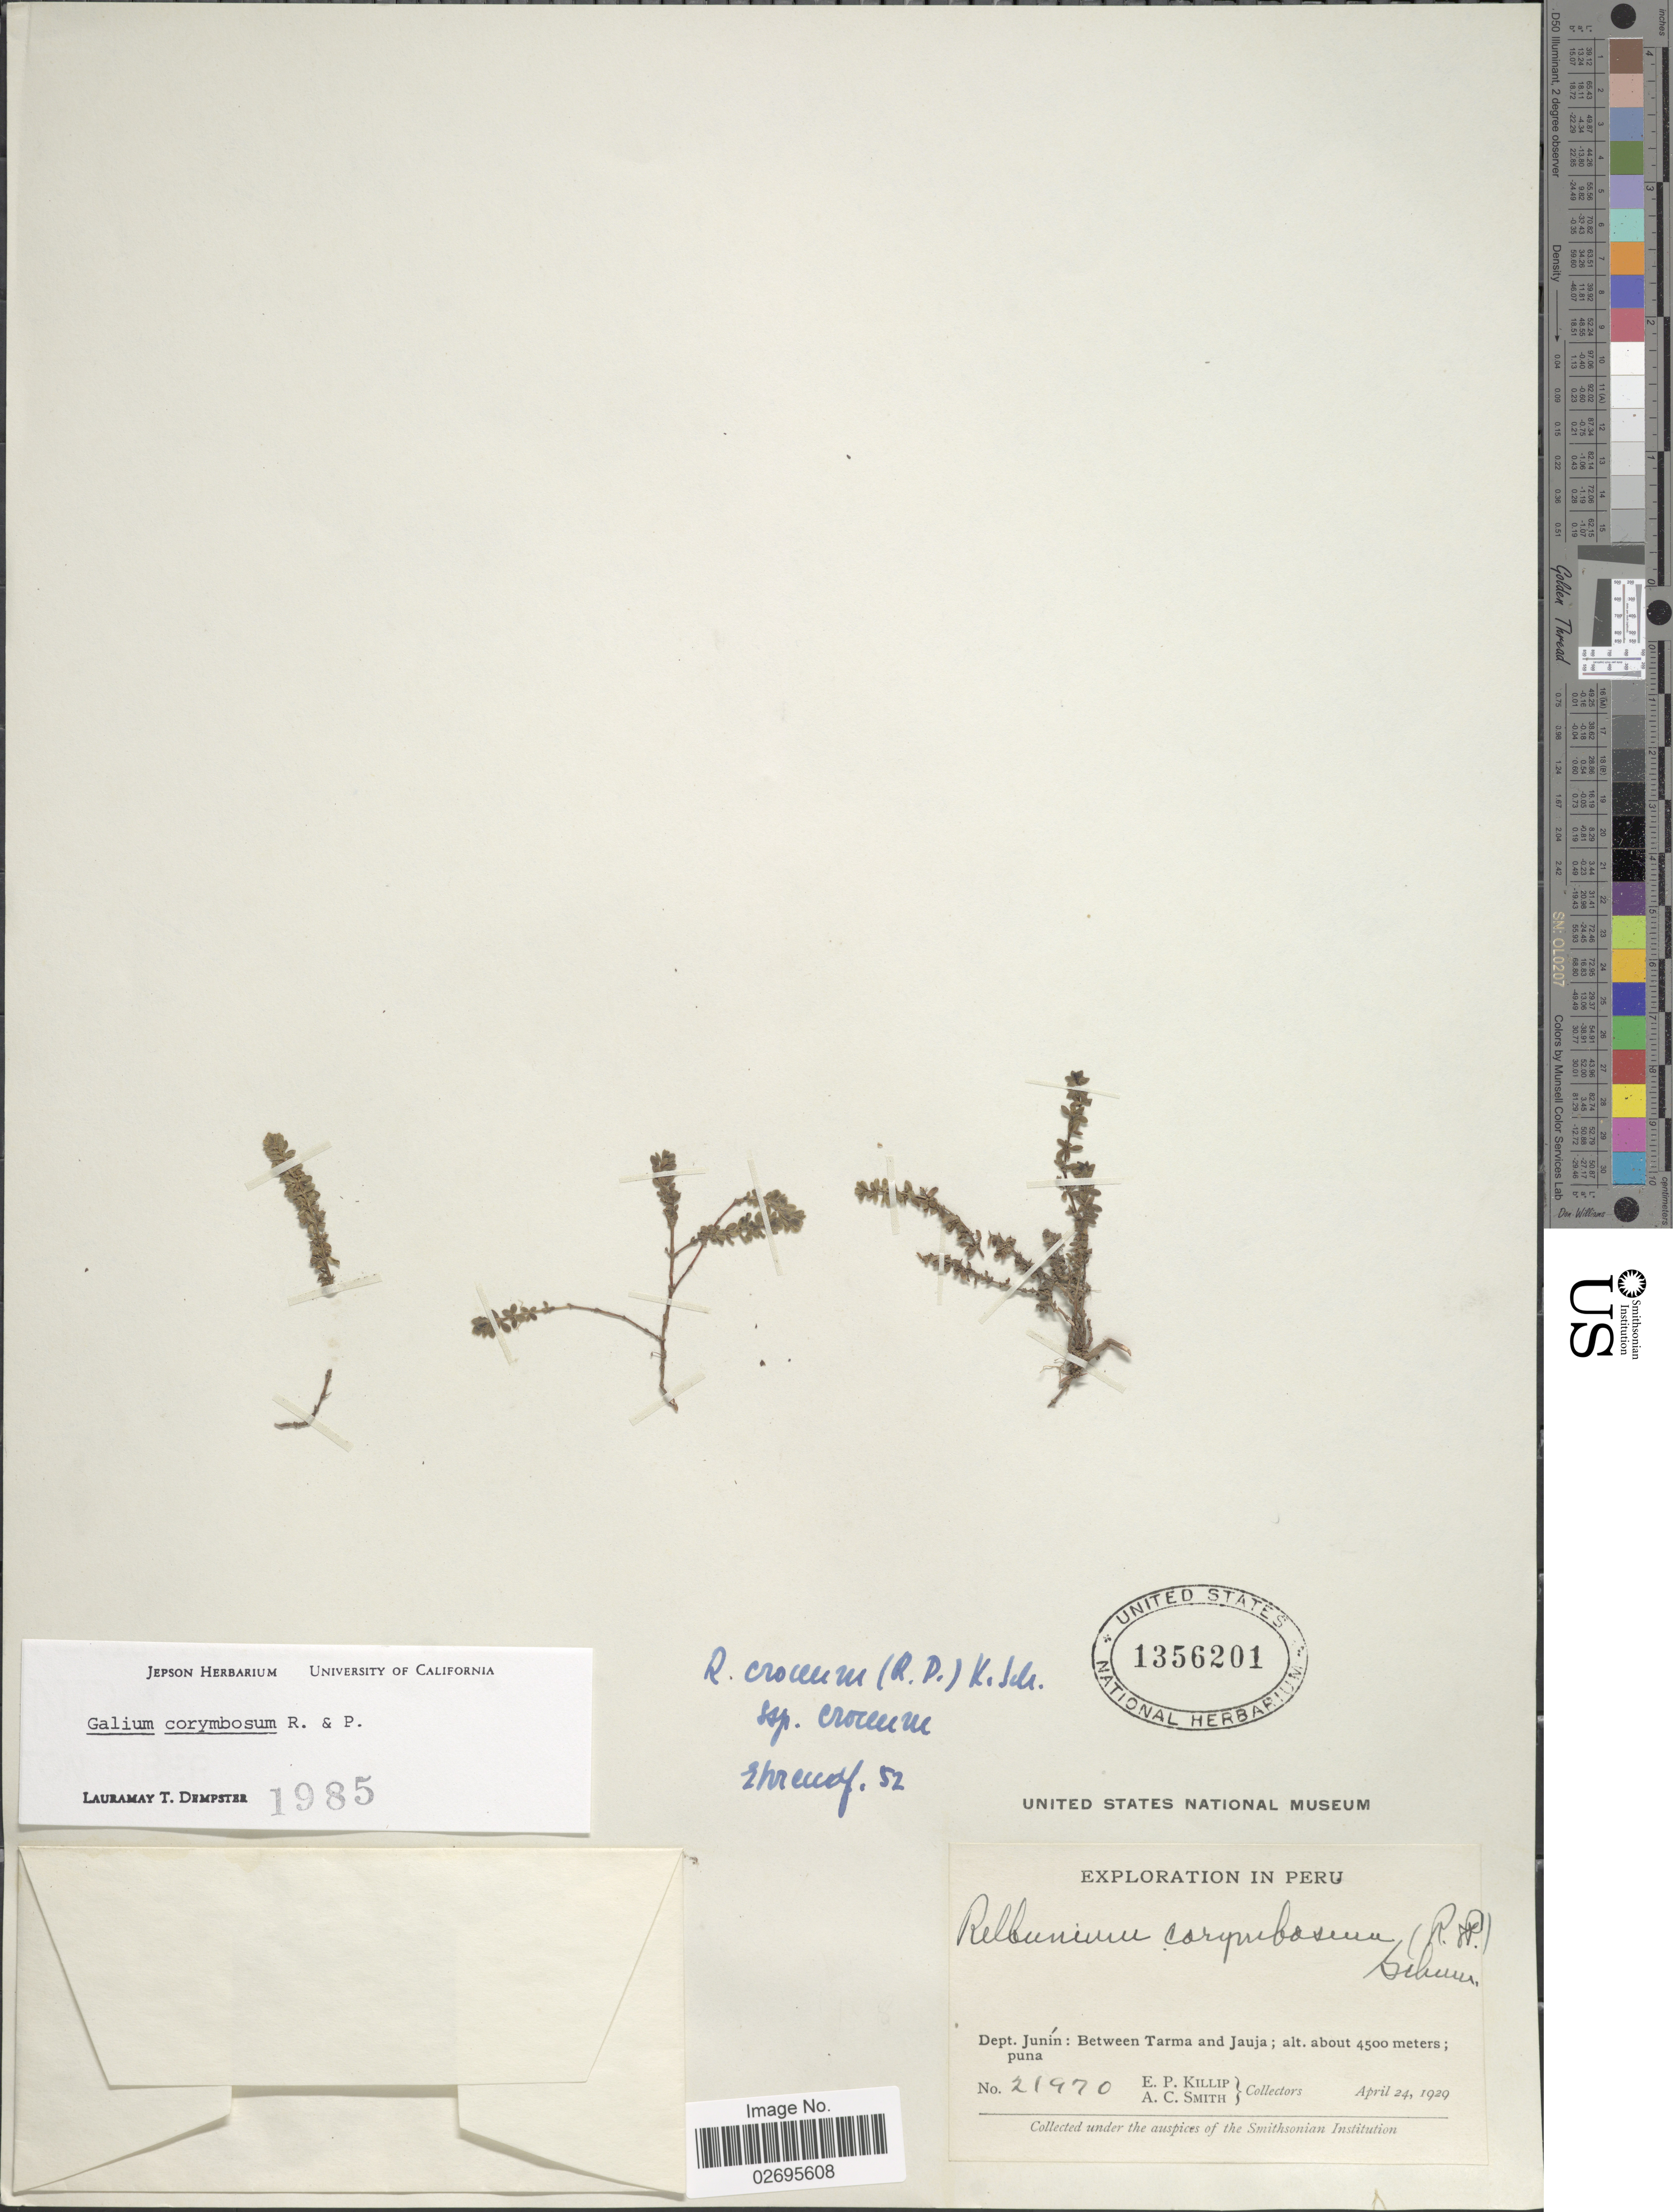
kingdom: Plantae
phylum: Tracheophyta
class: Magnoliopsida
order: Gentianales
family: Rubiaceae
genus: Galium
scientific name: Galium corymbosum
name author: Ruiz & Pav.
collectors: E. P. Killip & A. C. Smith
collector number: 21970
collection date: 1929-04-24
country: Peru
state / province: Junín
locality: Dept. Junín: Between Tarma and Jauja; puna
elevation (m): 4500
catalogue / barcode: US 1356201